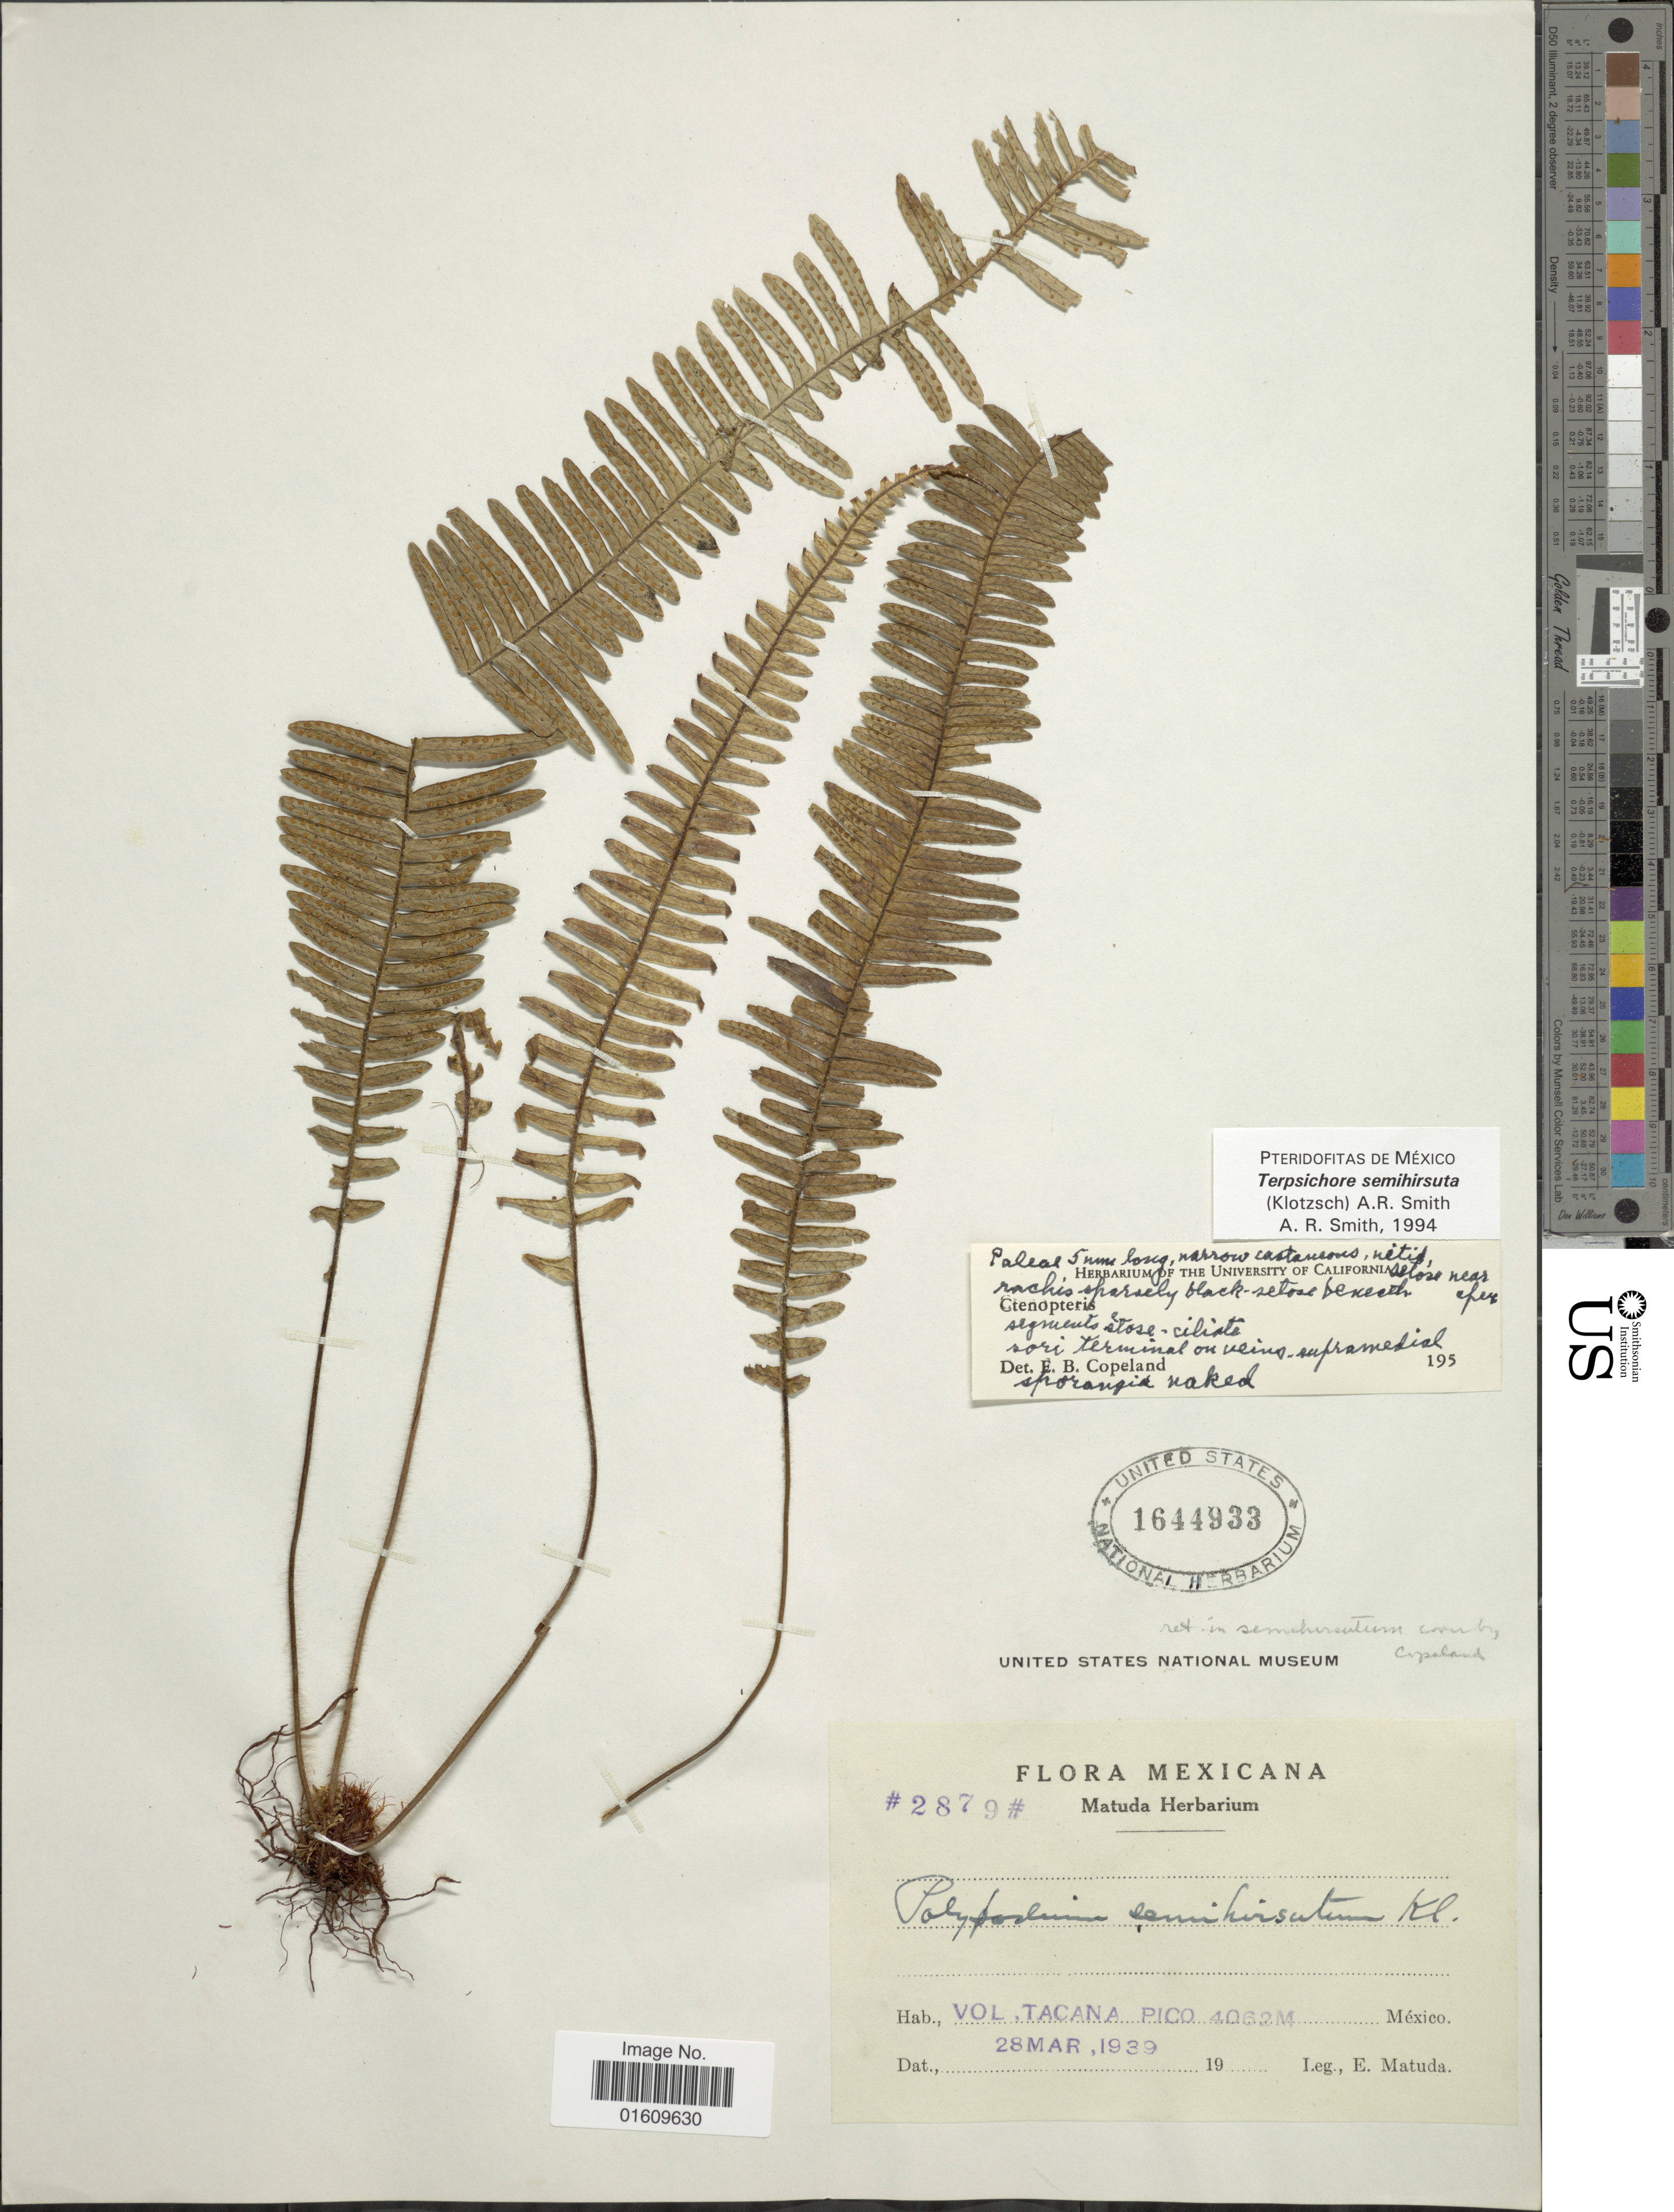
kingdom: Plantae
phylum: Tracheophyta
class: Polypodiopsida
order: Polypodiales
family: Polypodiaceae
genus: Mycopteris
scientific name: Mycopteris semihirsuta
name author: (Klotzsch) Sundue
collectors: E. Matuda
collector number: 2879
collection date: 1939-03-28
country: Mexico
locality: Vol, Tacana Pico.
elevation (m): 4062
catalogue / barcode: US 1644933